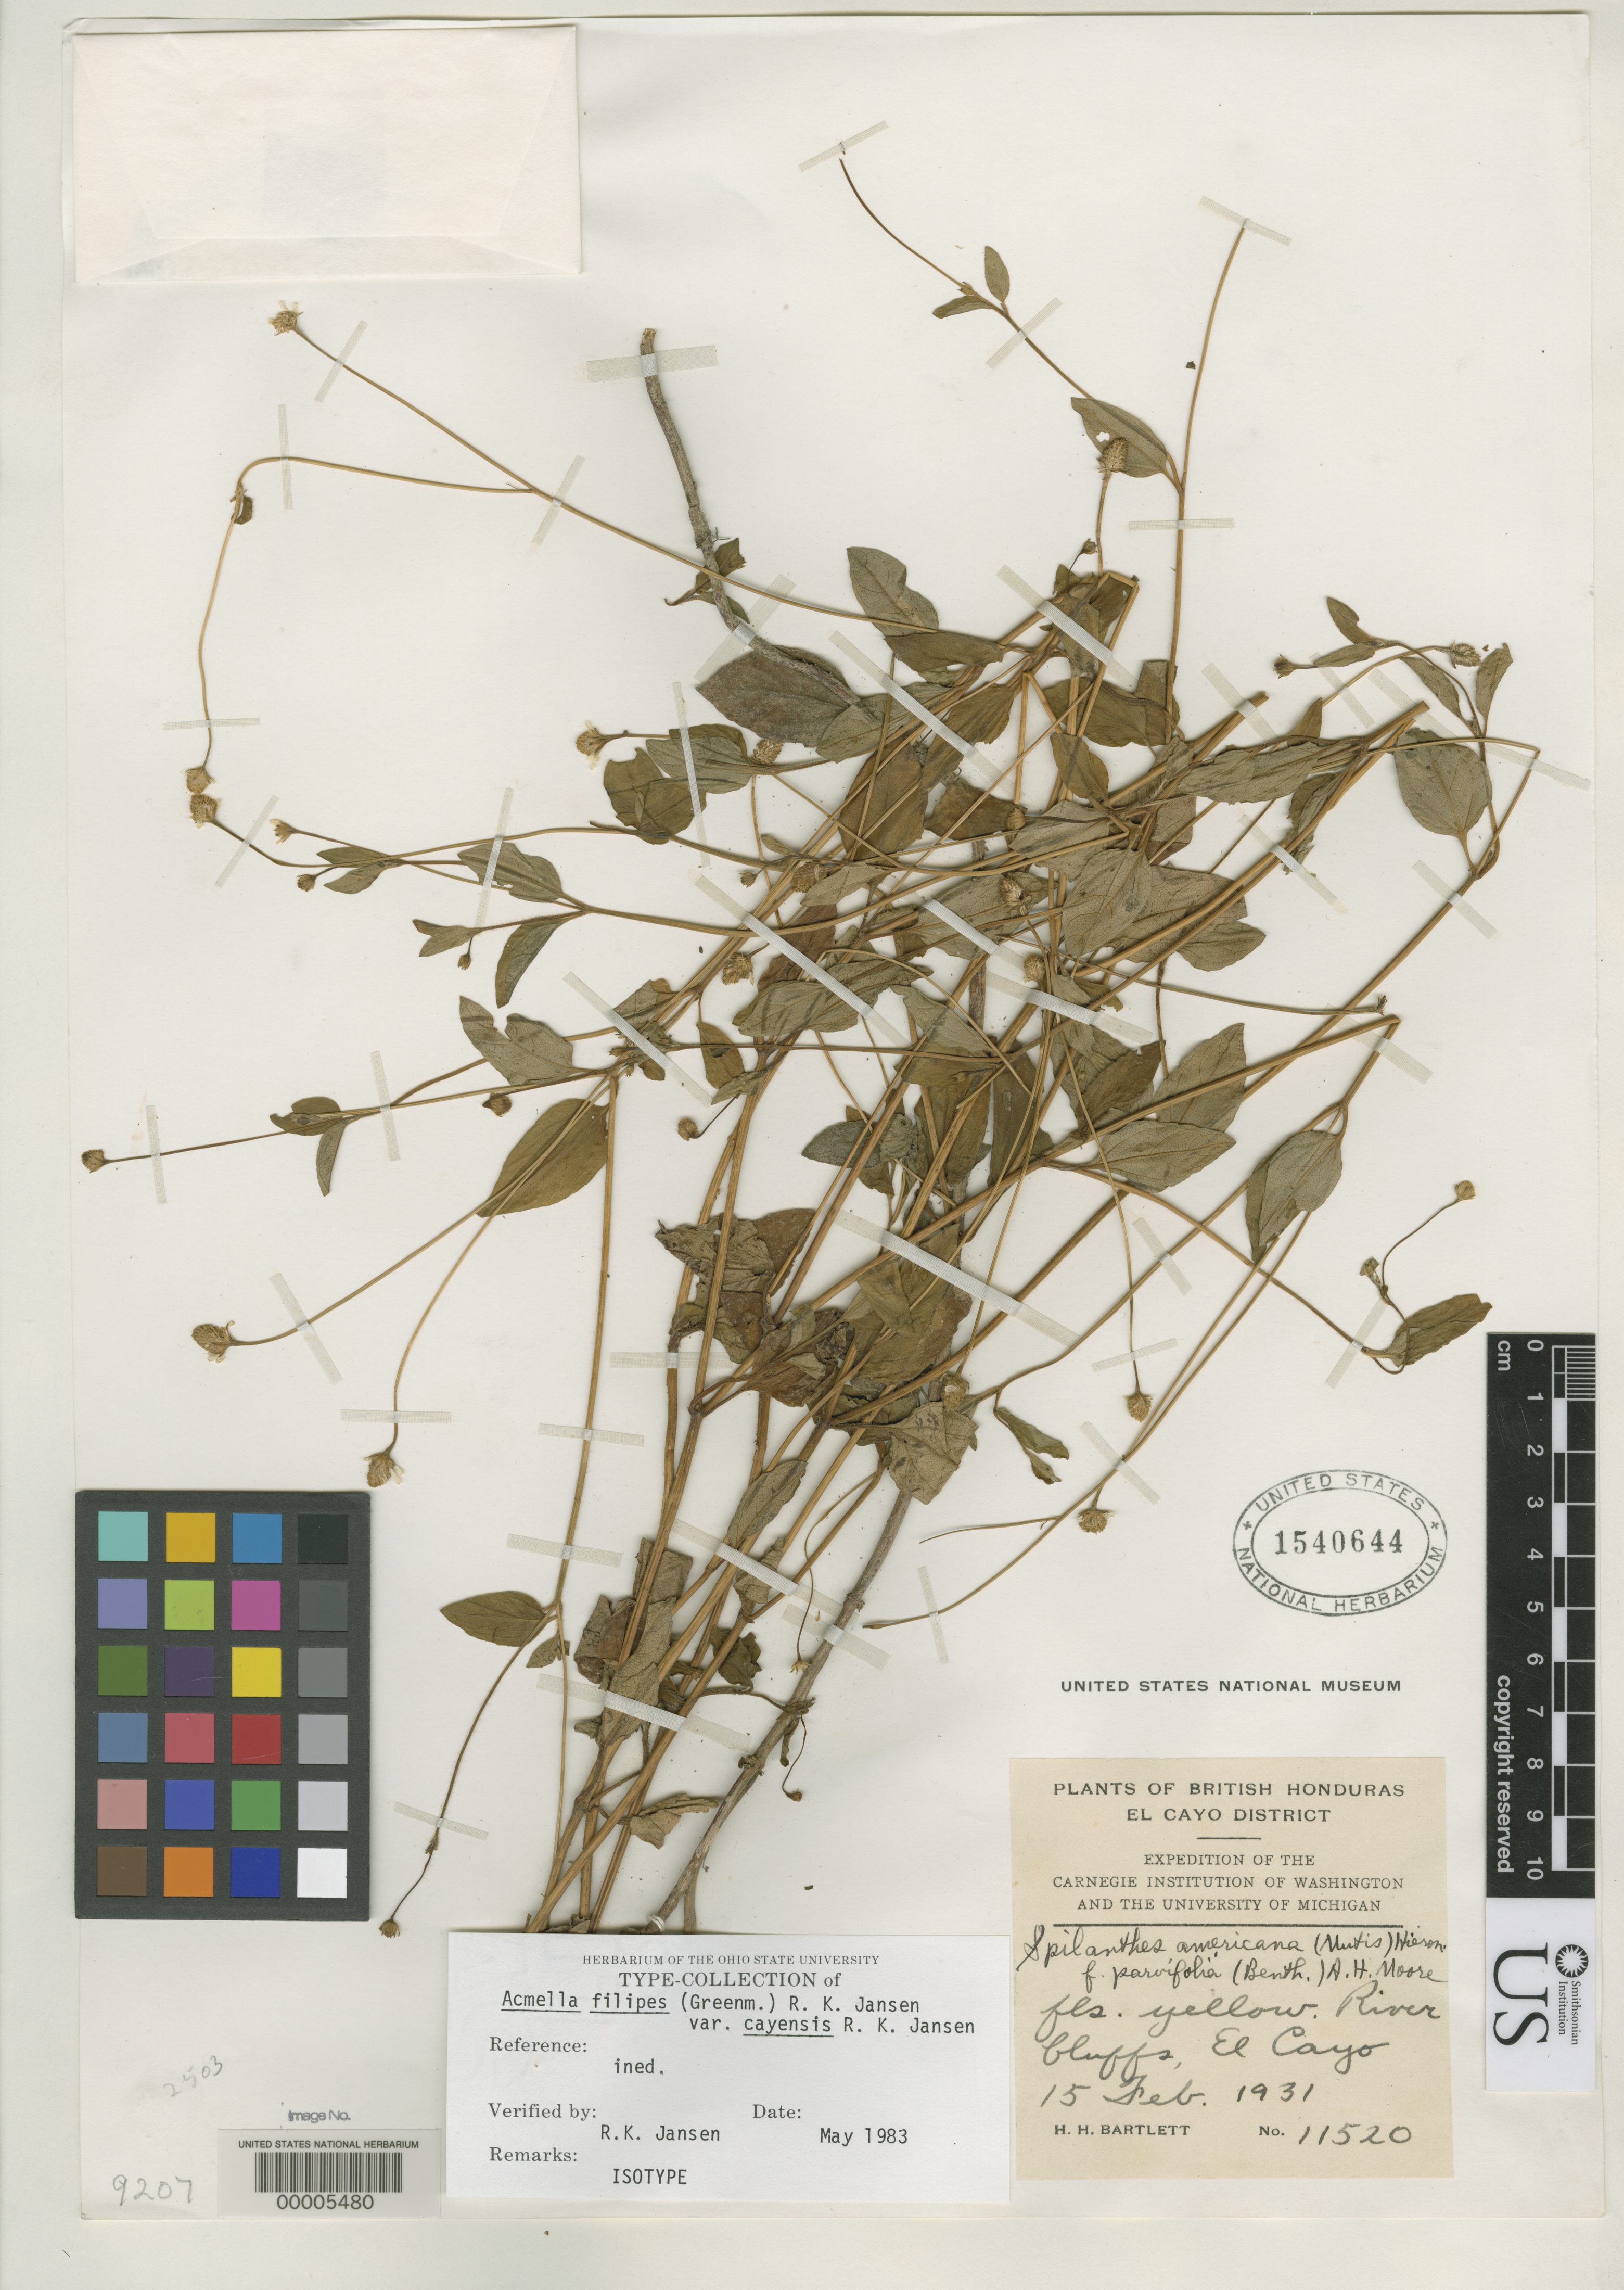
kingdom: Plantae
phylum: Tracheophyta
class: Magnoliopsida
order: Asterales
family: Asteraceae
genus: Acmella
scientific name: Acmella filipes var. cayensis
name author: R.K. Jansen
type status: Isotype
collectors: H. H. Bartlett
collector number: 11520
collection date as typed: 15 Feb 1931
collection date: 1931-02-15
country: Belize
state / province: Cayo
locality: El Cayo, river bluffs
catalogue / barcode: US 1540644